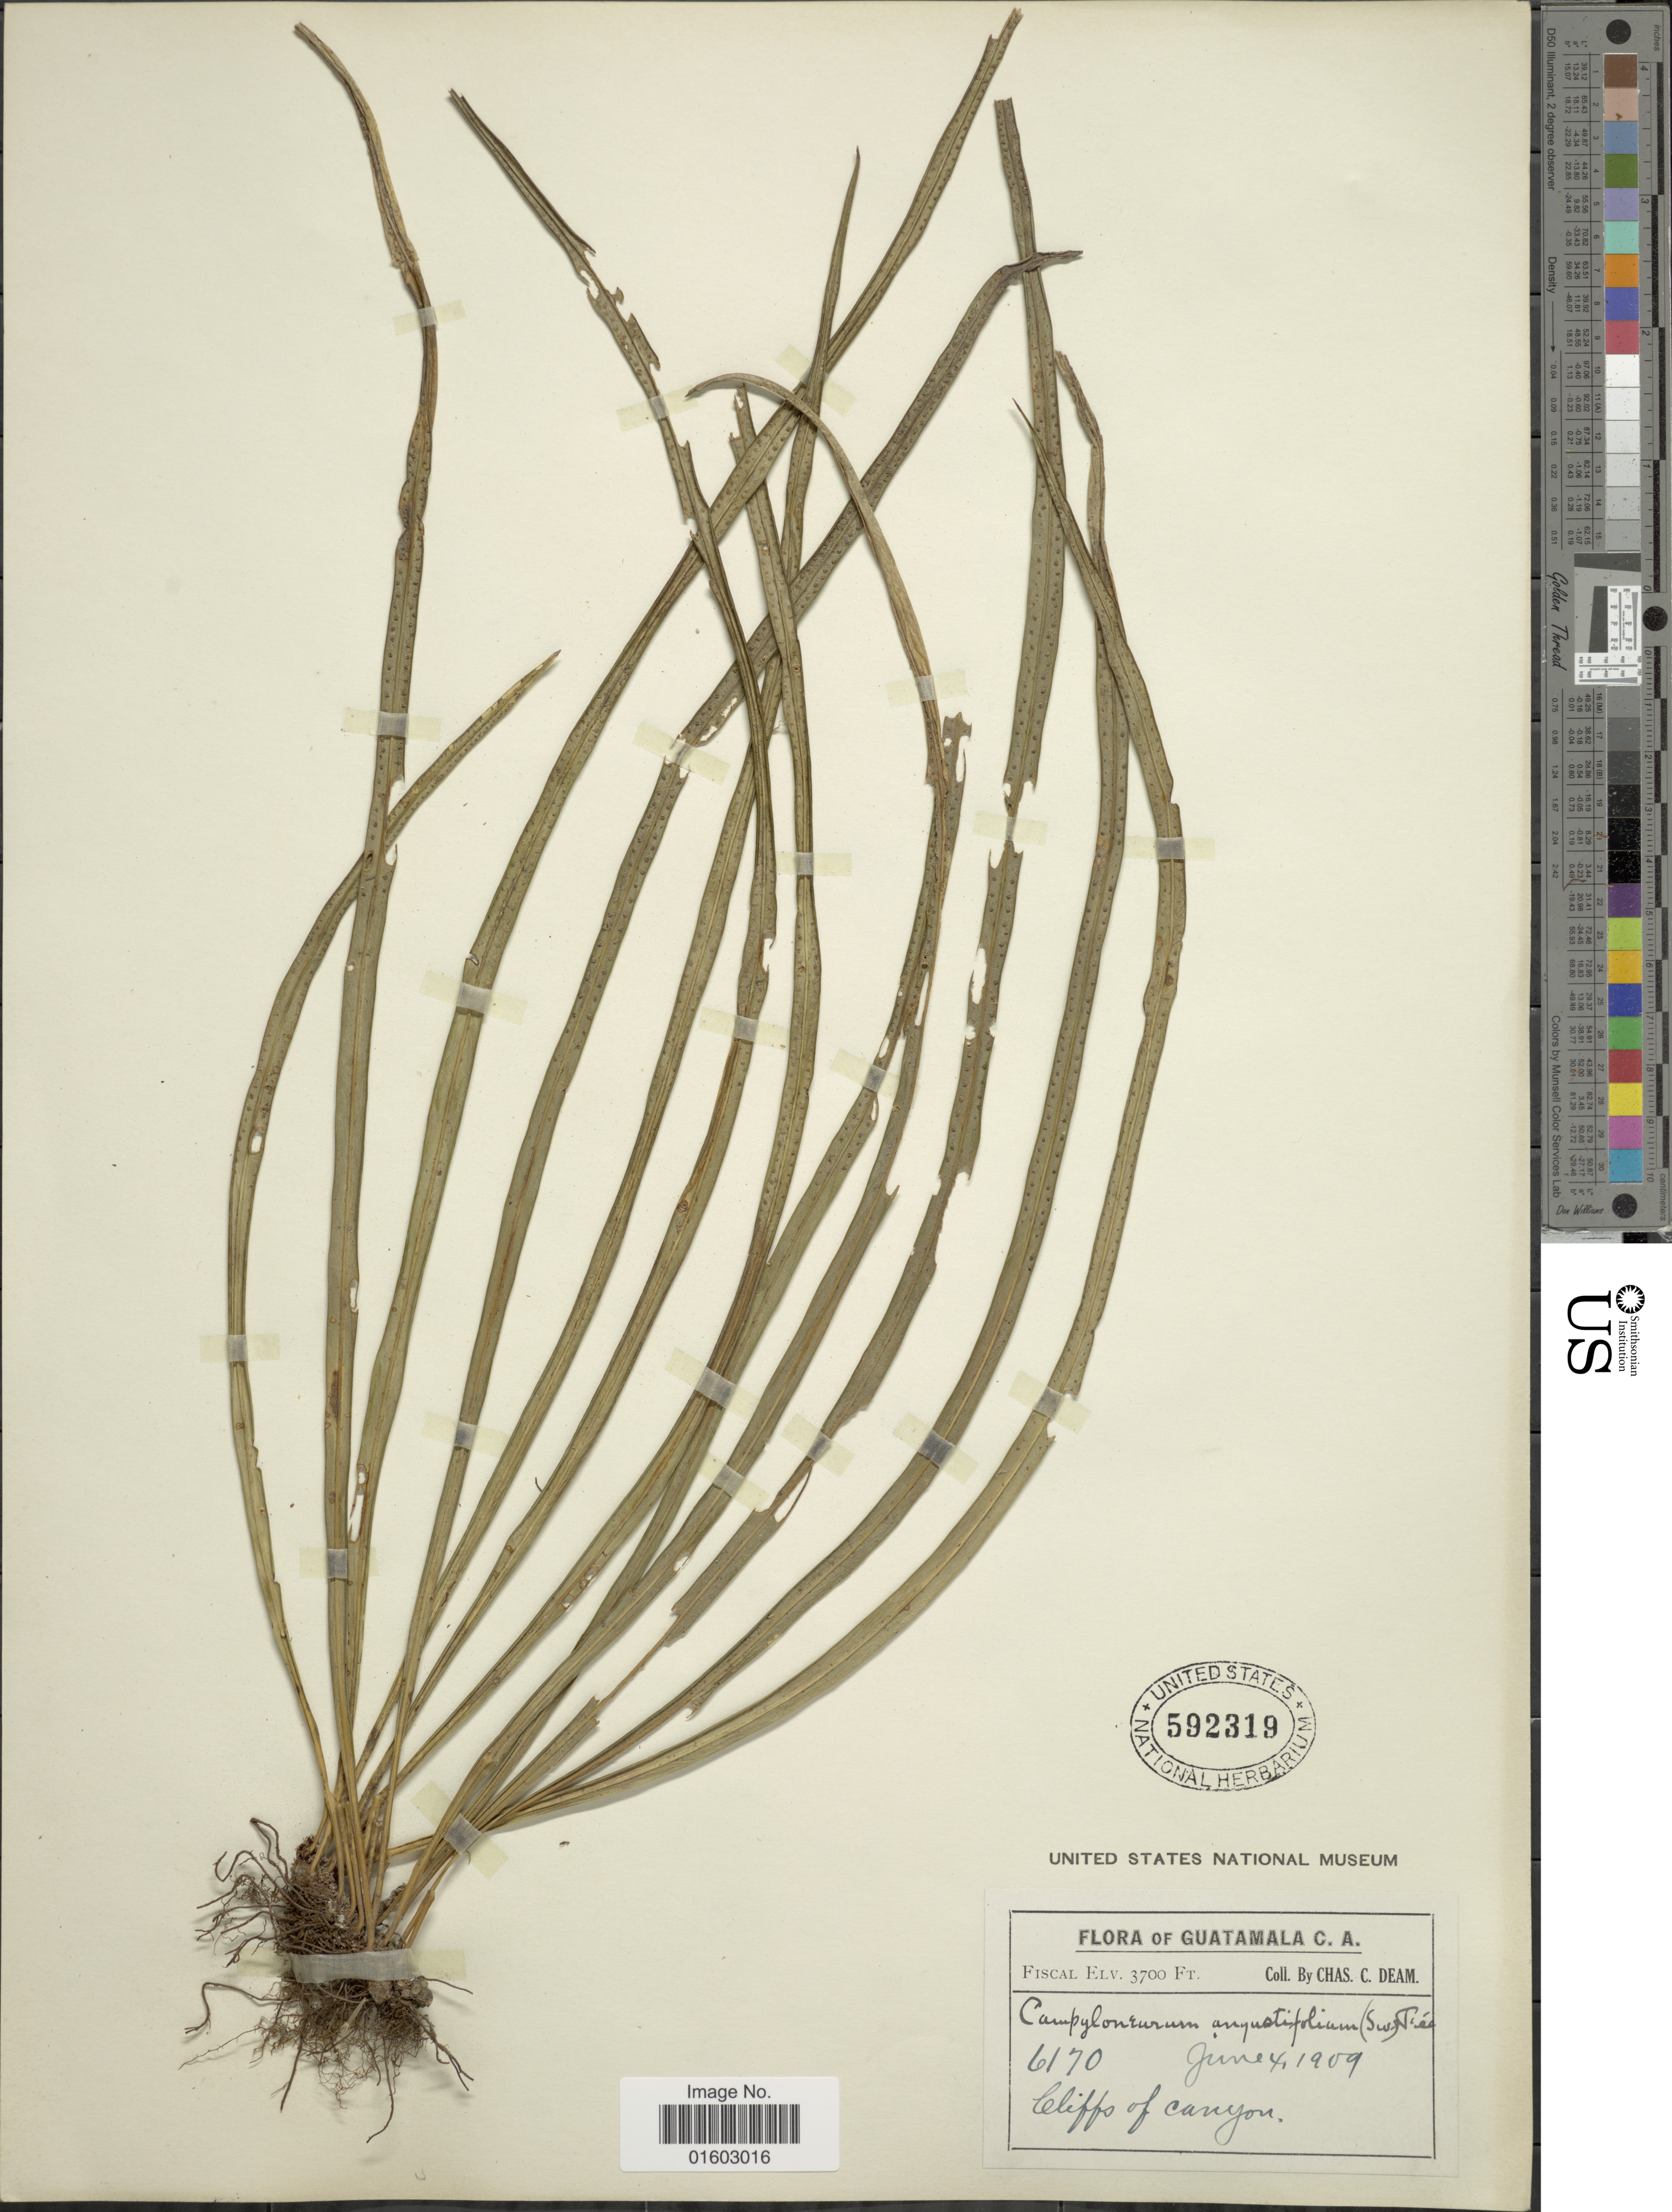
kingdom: Plantae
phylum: Tracheophyta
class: Polypodiopsida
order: Polypodiales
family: Polypodiaceae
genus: Campyloneurum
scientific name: Campyloneurum ensifolium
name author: (Willd.) J. Sm.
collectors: C. C. Deam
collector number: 6170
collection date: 1909-06-04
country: Guatemala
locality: Cliffs of Canyon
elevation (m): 1128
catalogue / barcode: US 592319